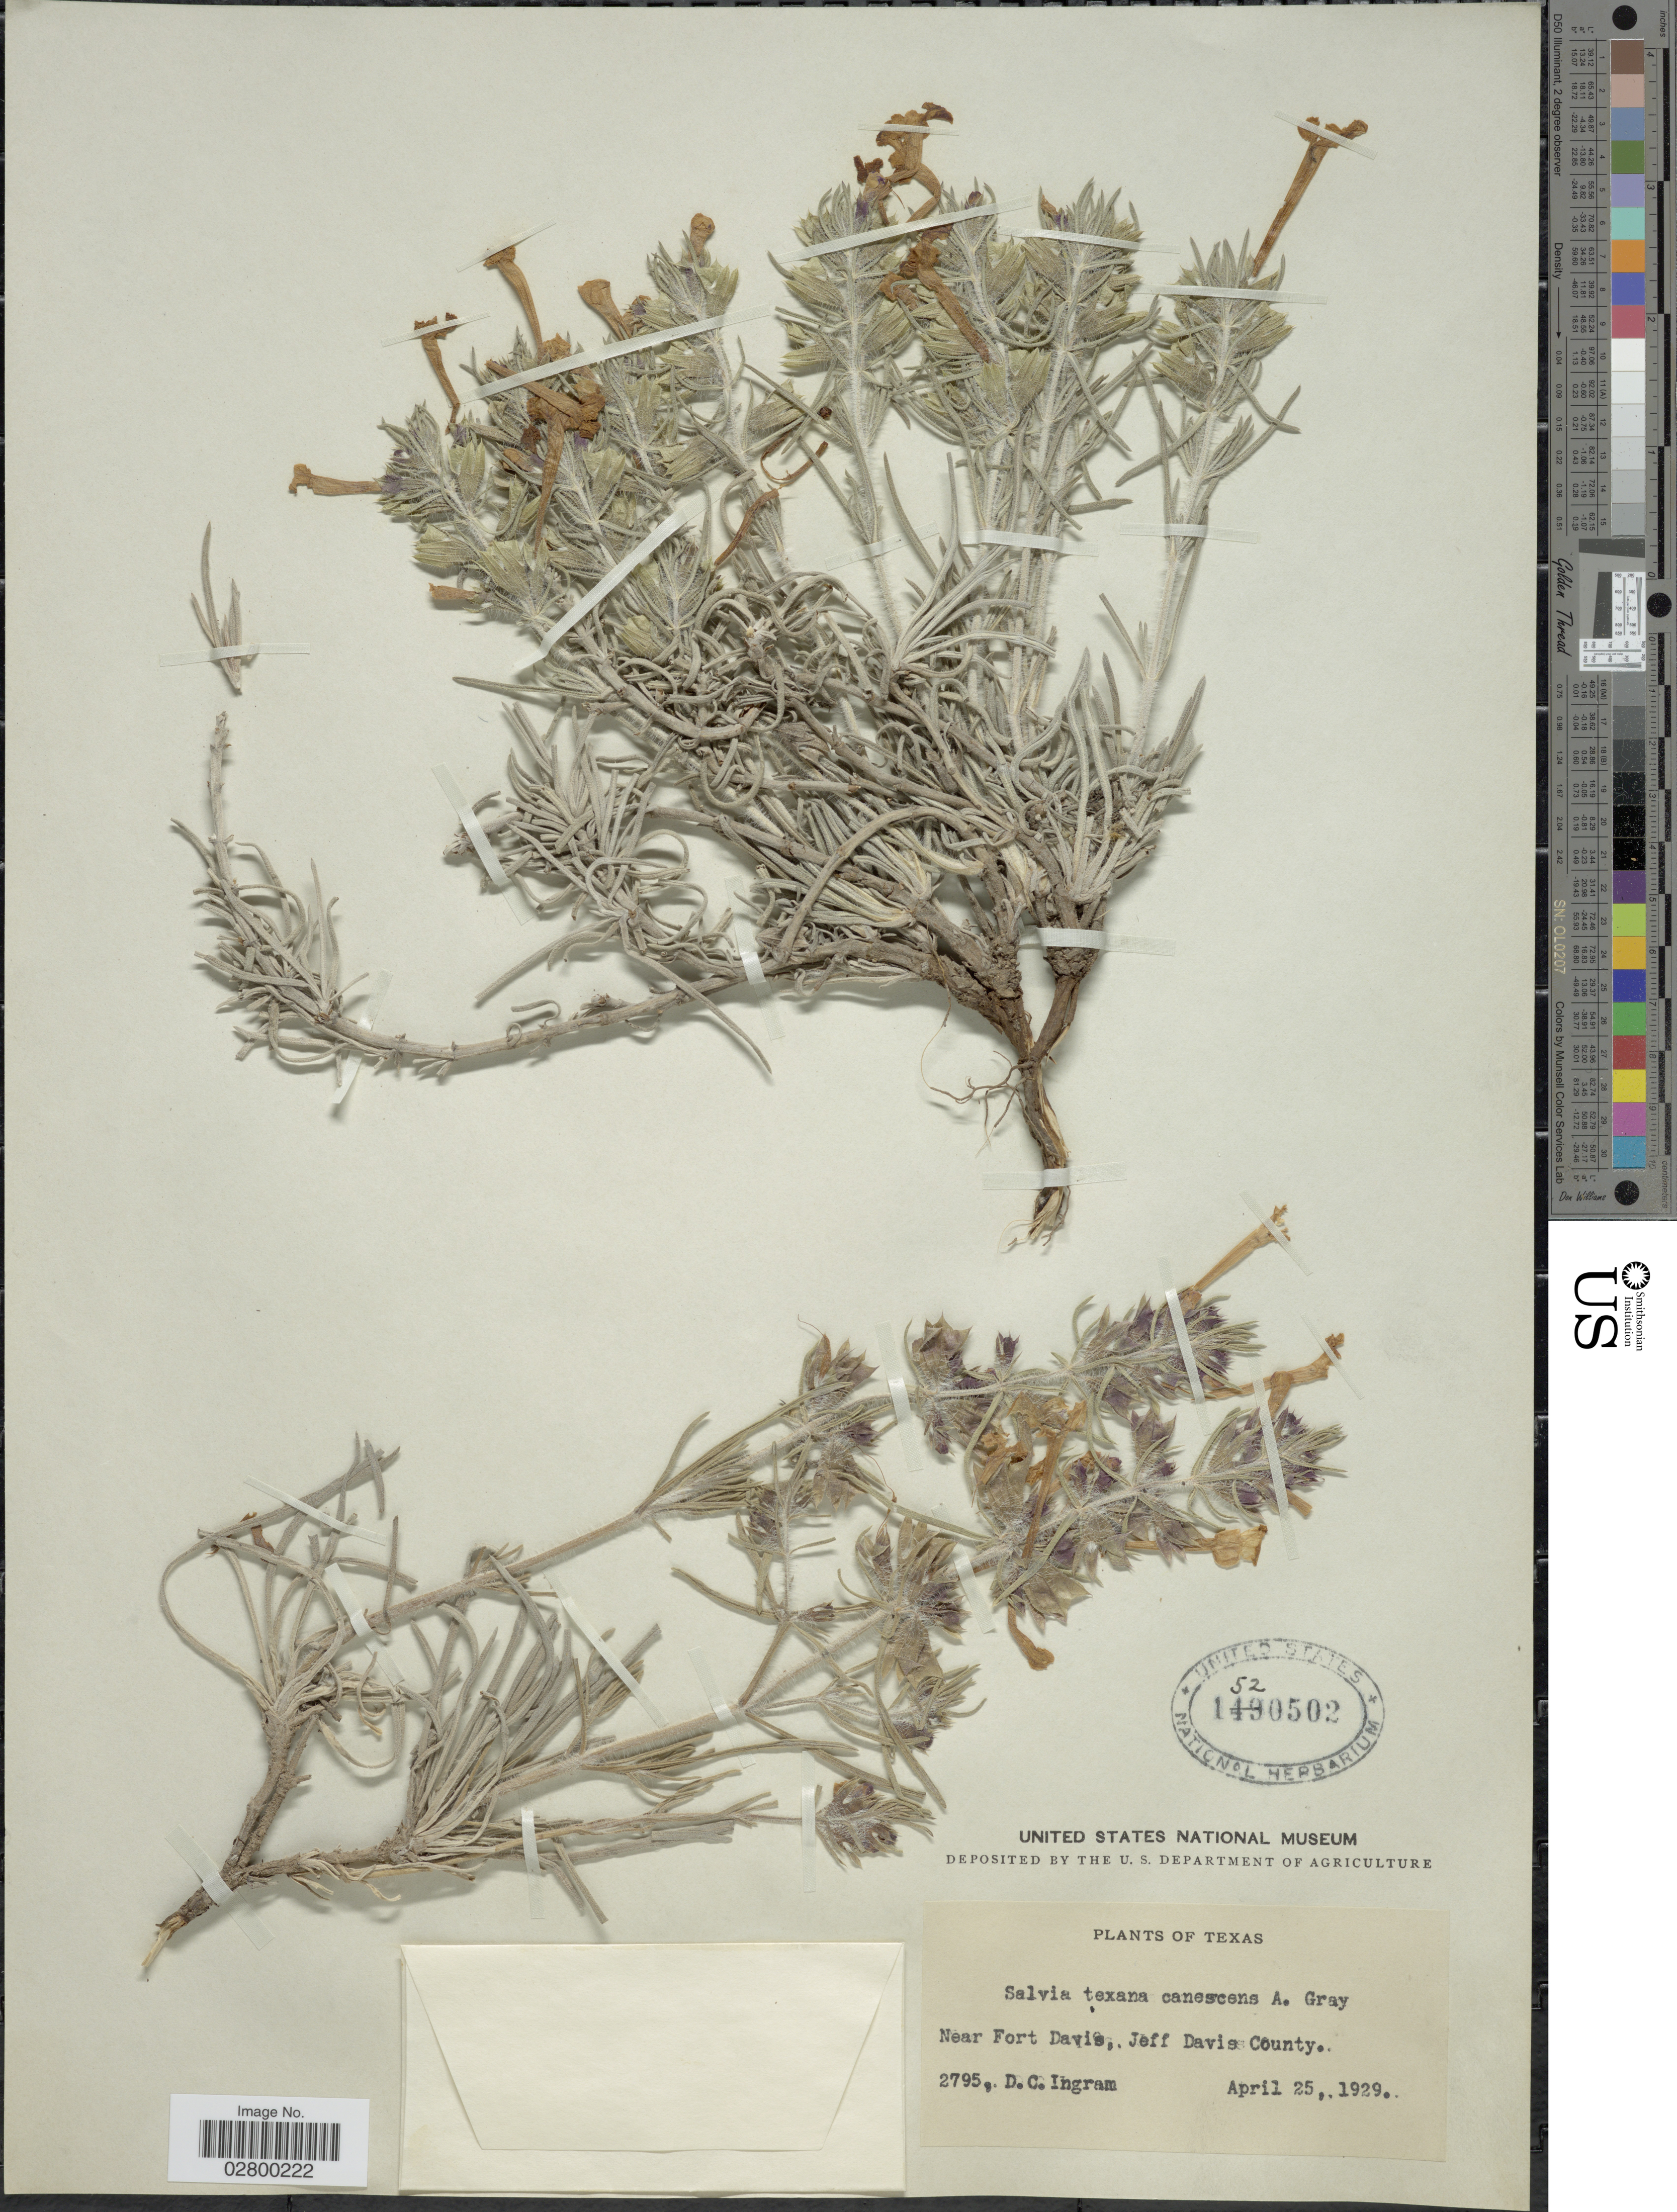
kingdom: Plantae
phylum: Tracheophyta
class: Magnoliopsida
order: Lamiales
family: Lamiaceae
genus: Salvia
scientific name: Salvia texana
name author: (Scheele) Torr.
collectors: D. C. Ingram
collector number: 2795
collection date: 1929-04-25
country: United States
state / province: Texas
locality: Near Fort Davis, Jeff Davis County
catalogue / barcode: US 1520502